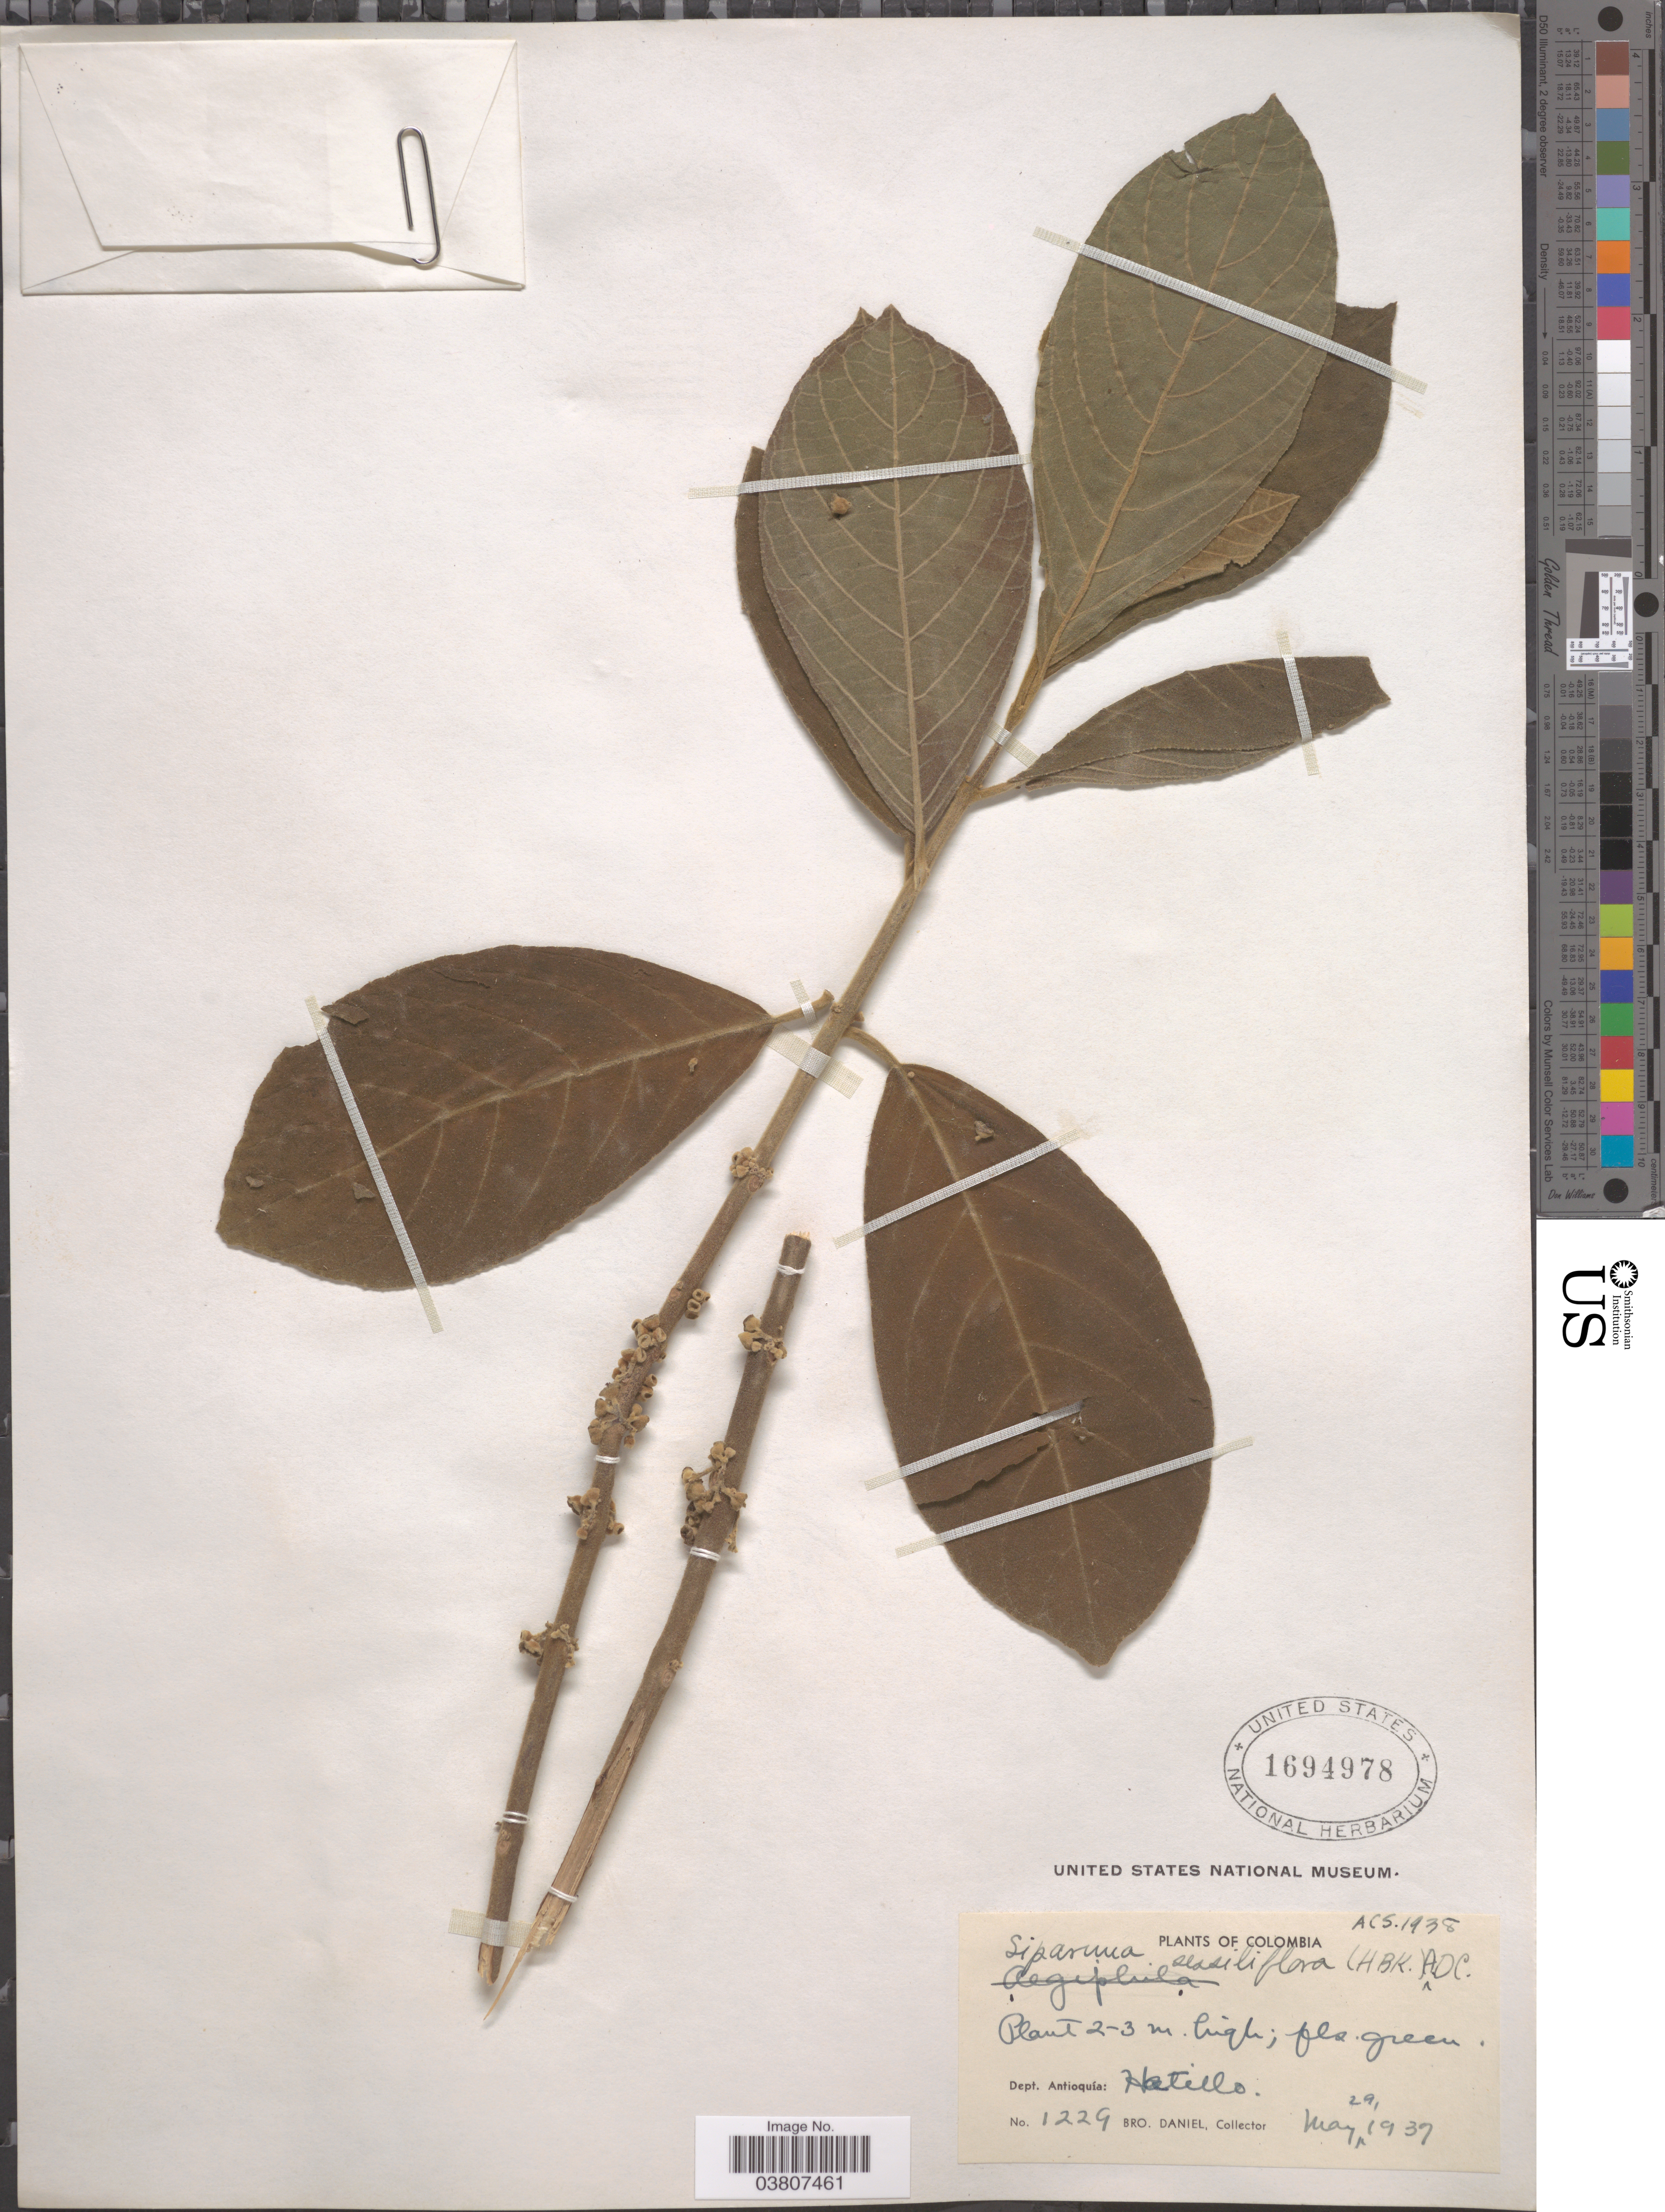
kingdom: Plantae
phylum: Tracheophyta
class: Magnoliopsida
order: Laurales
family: Siparunaceae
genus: Siparuna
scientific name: Siparuna sessiliflora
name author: (Kunth) A. DC.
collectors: Bro. Daniel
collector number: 1229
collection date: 1937-05-29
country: Colombia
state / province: Antioquia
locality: Dept. Antioquía: Hatillo.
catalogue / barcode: US 1694978